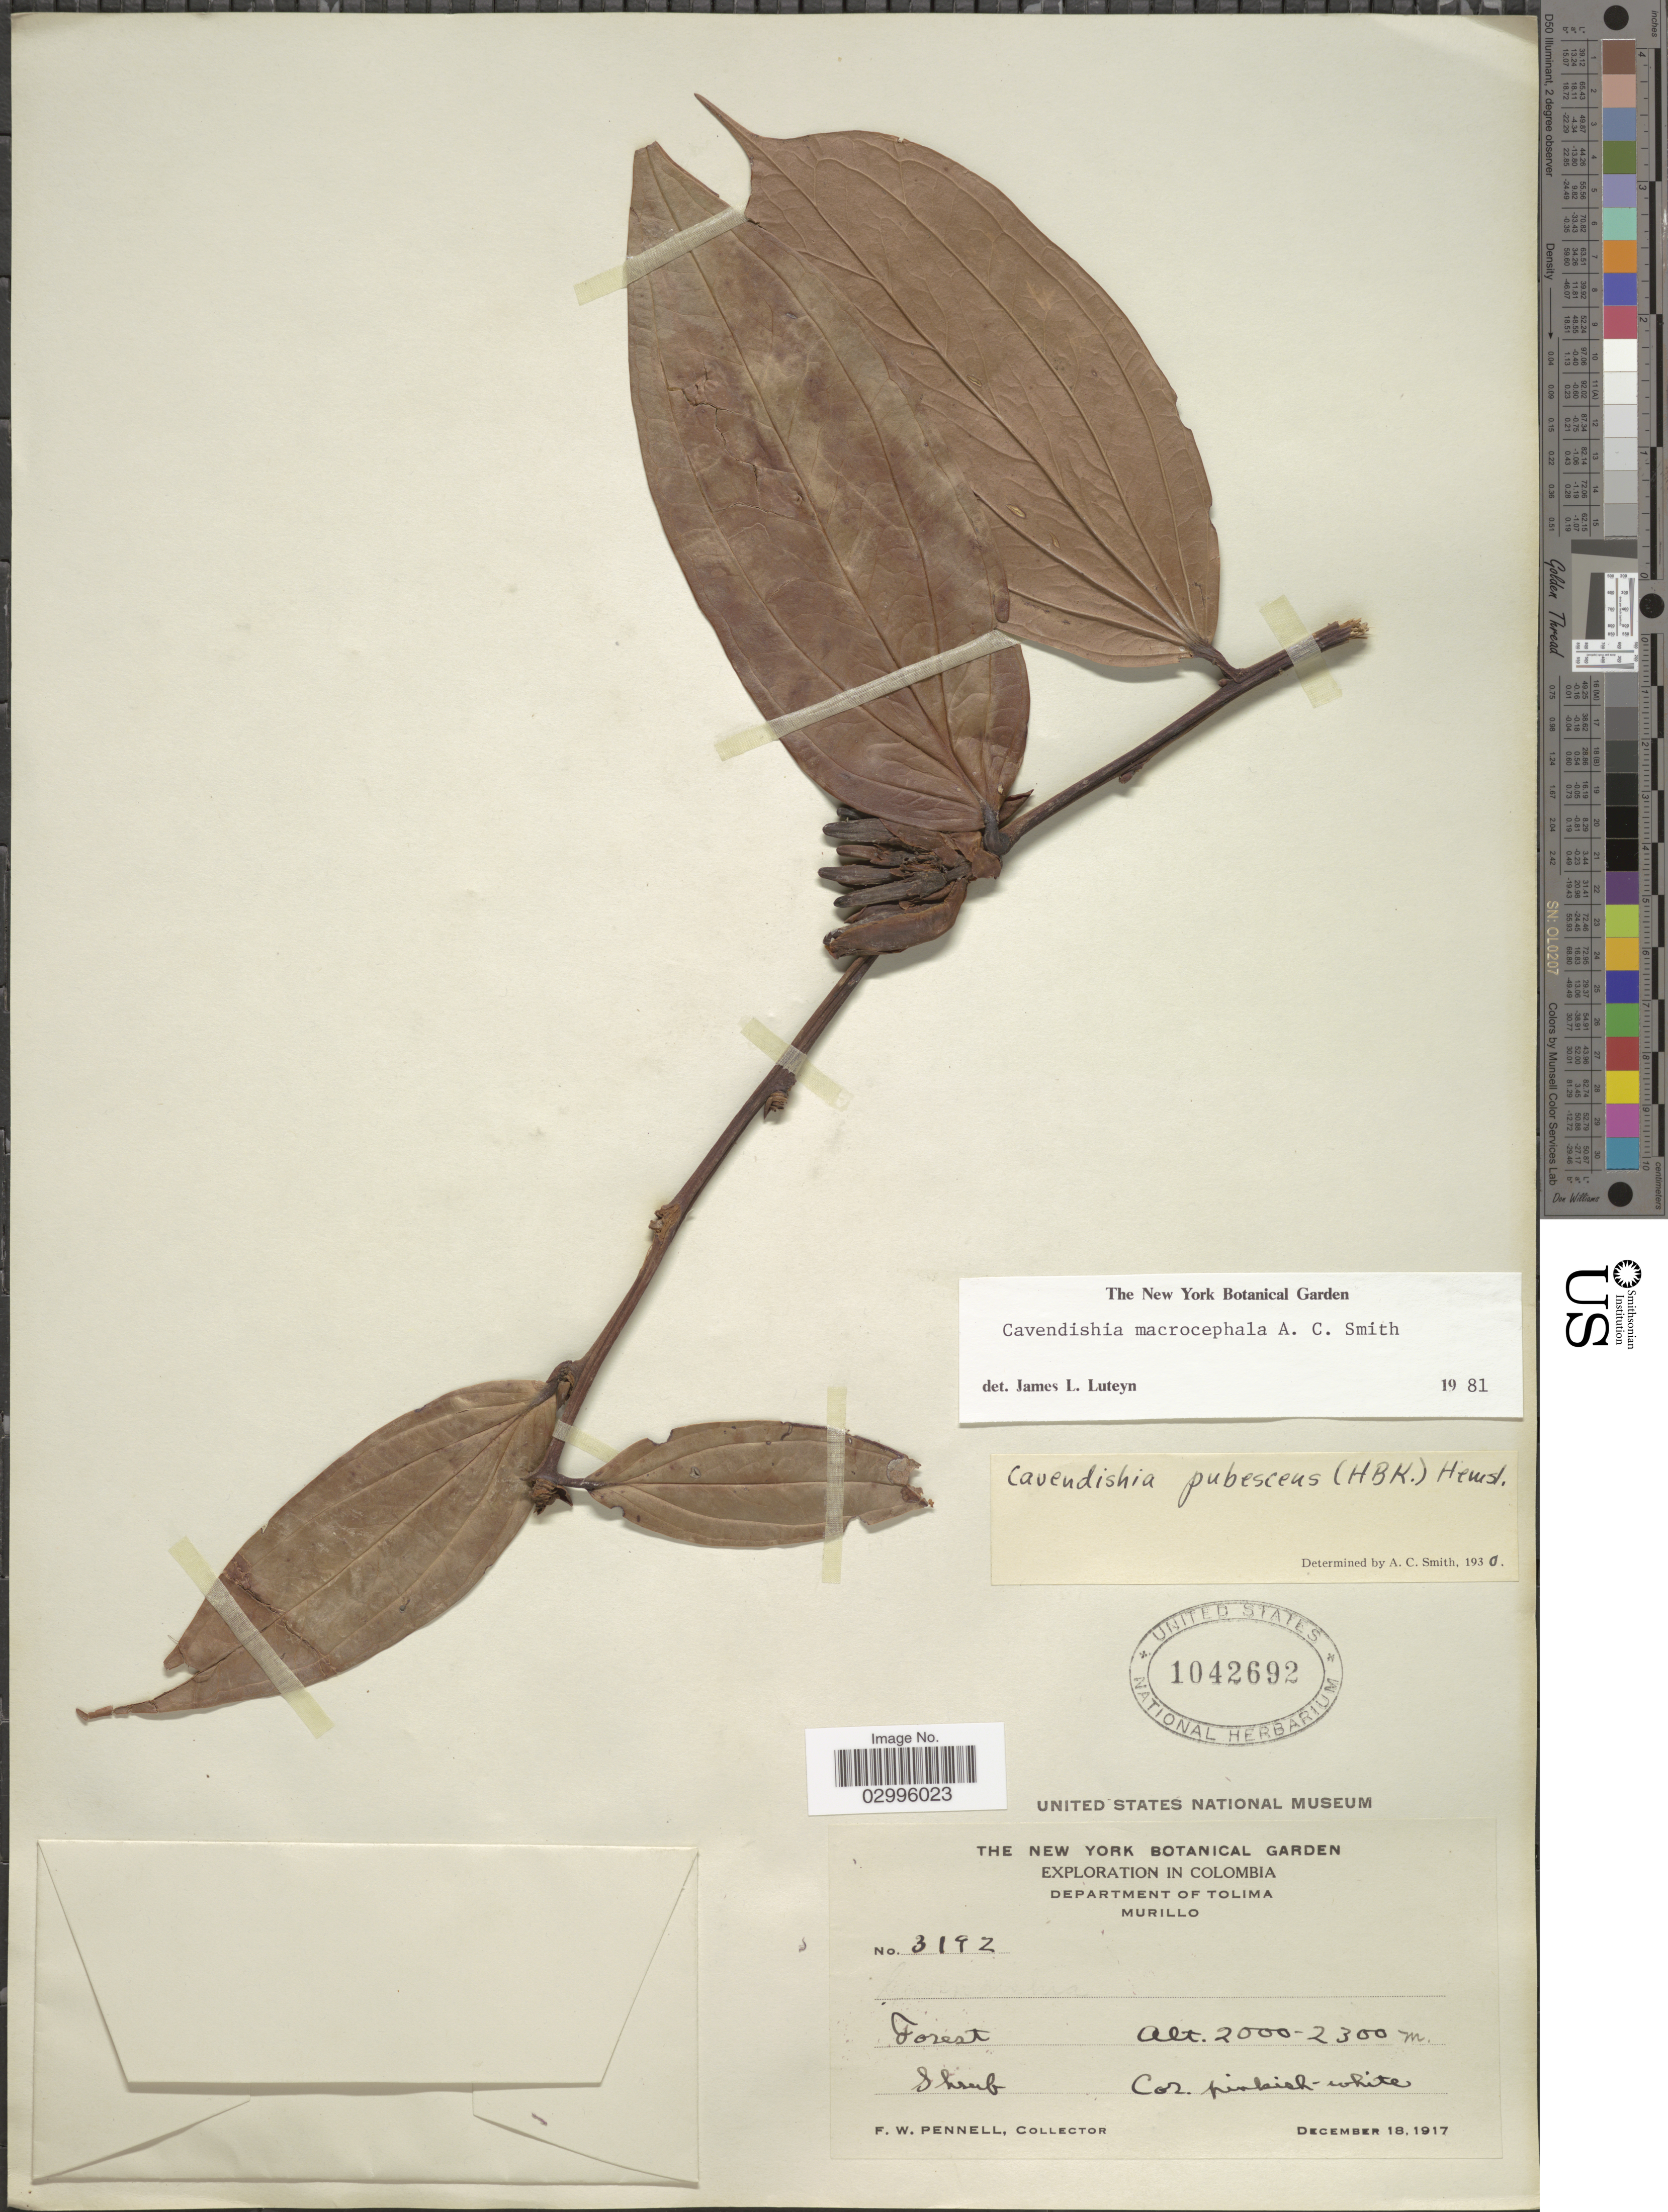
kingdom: Plantae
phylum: Tracheophyta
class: Magnoliopsida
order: Ericales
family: Ericaceae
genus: Cavendishia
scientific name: Cavendishia macrocephala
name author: A.C. Sm.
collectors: F. W. Pennell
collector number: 3192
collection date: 1917-12-18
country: Colombia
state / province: Tolima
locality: Department of Tolima. Murillo.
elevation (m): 2000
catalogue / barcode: US 1042692